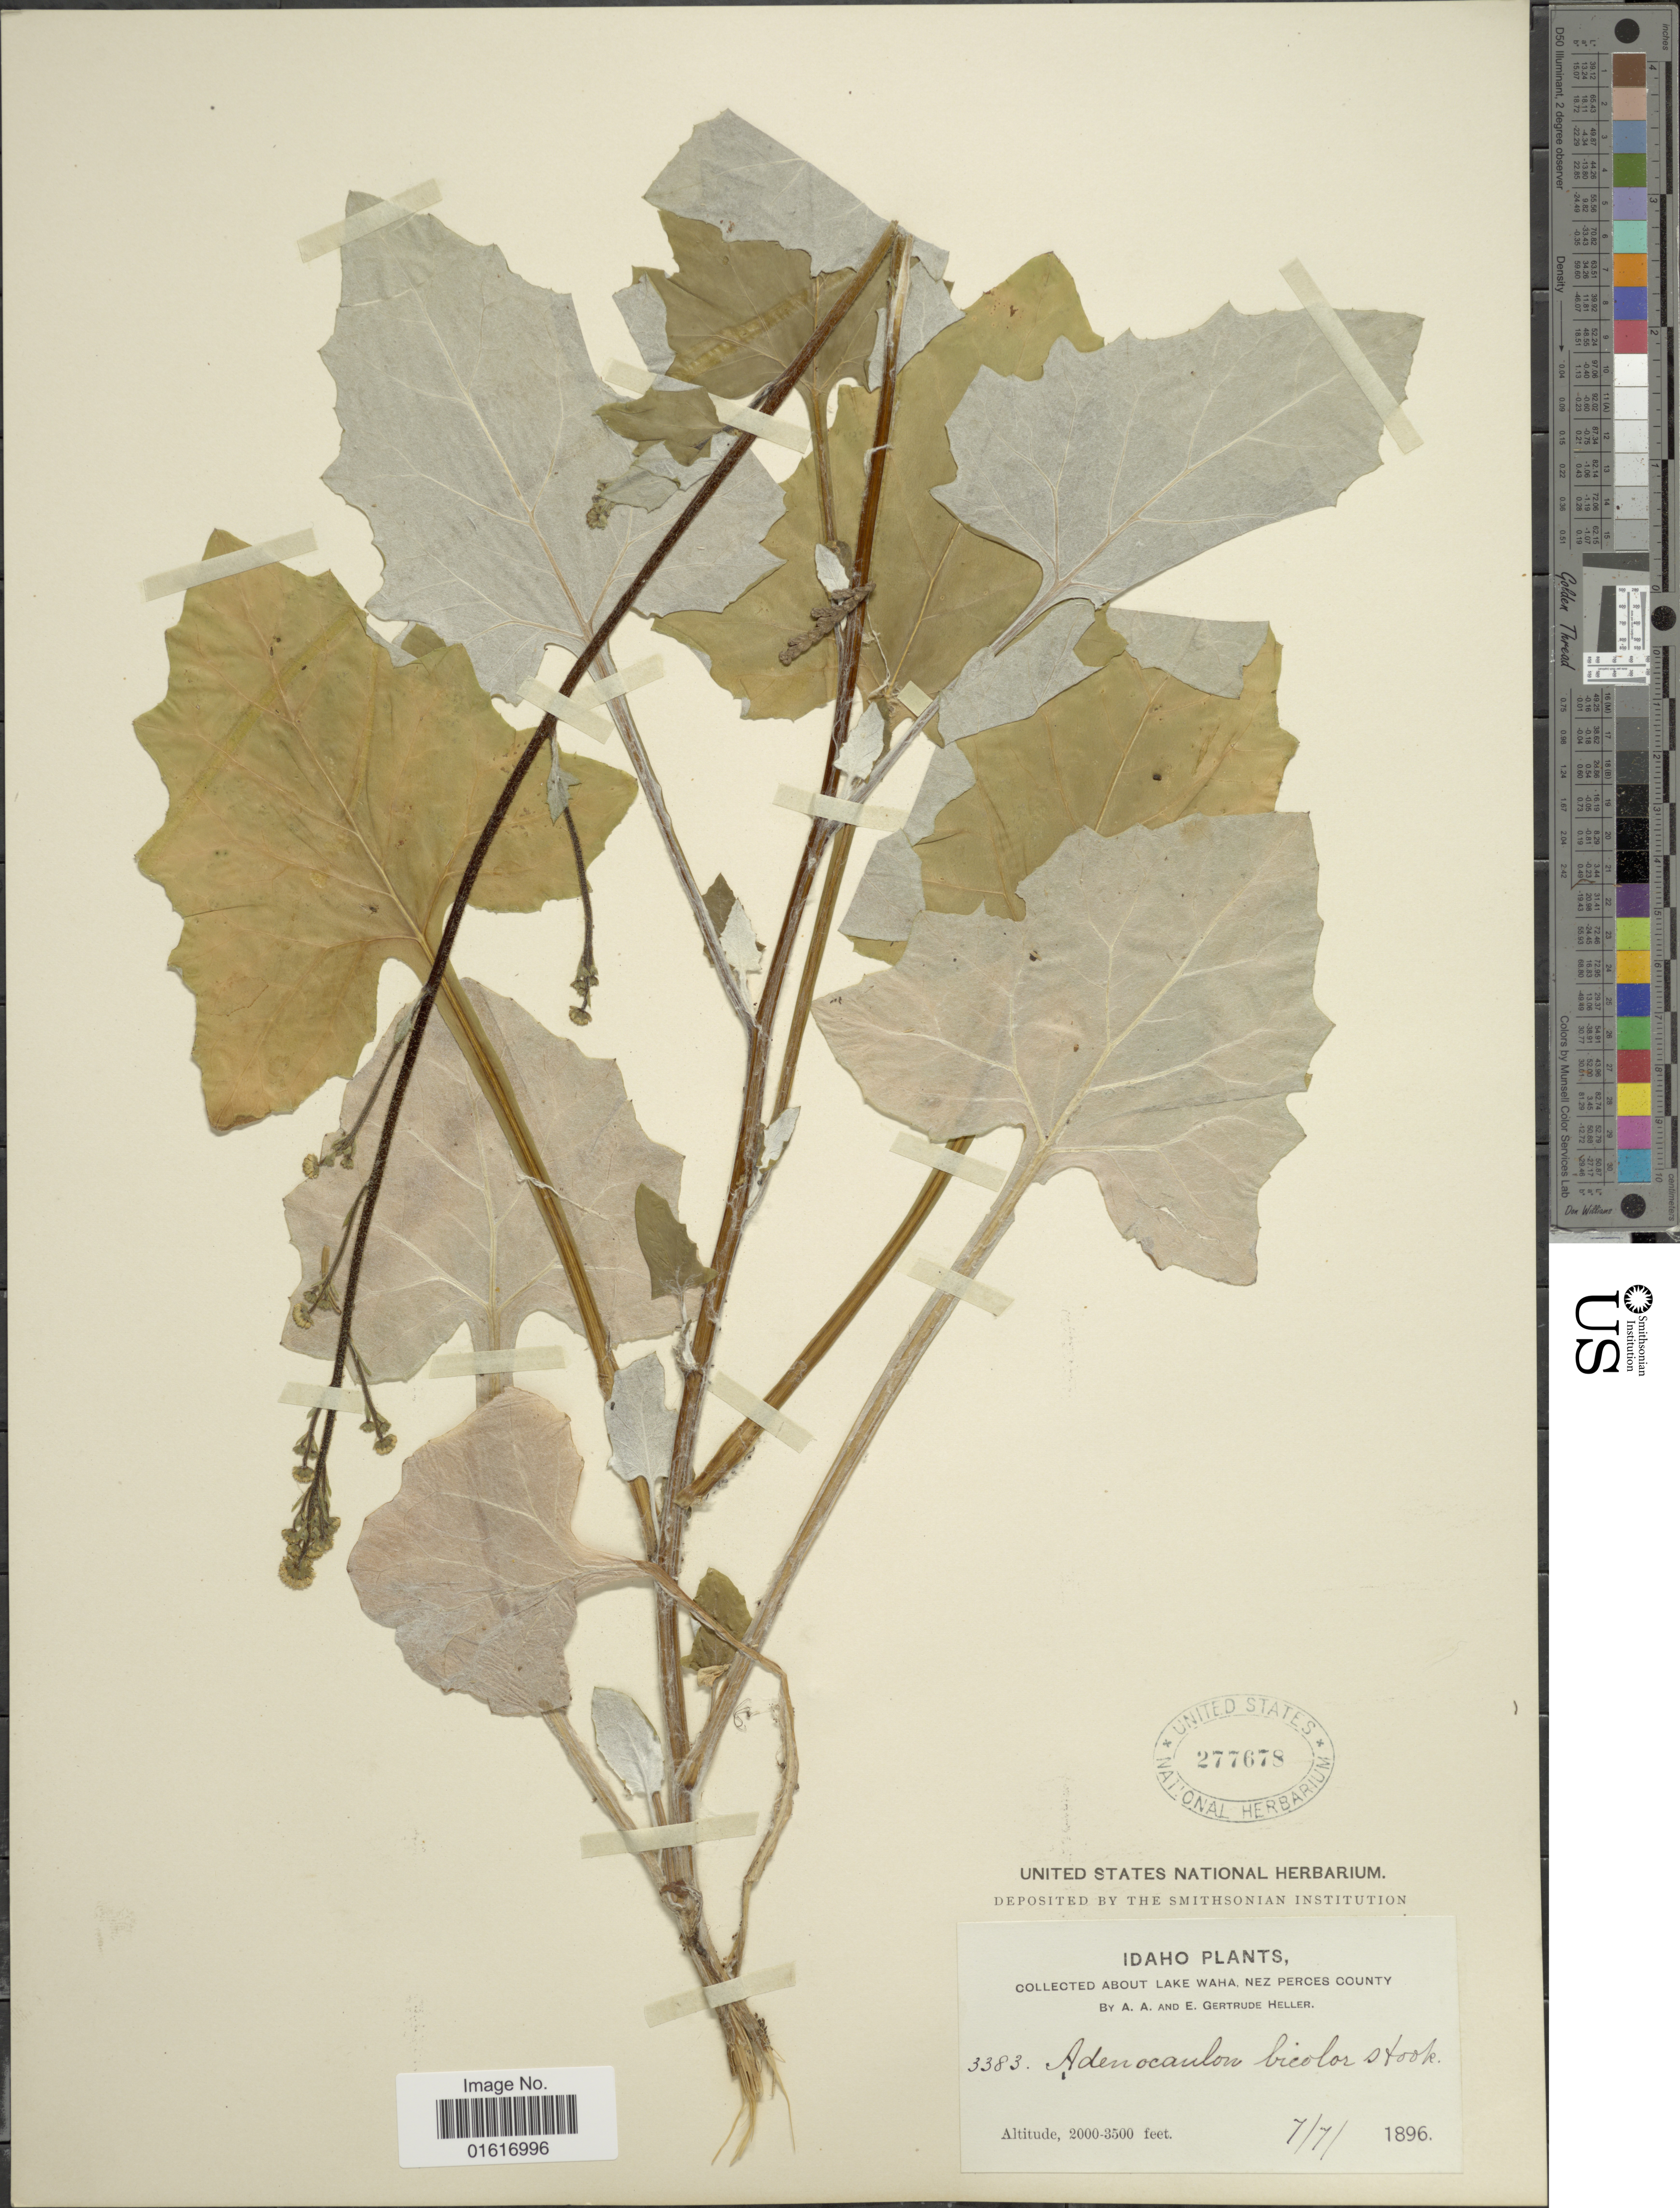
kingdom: Plantae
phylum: Tracheophyta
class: Magnoliopsida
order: Asterales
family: Asteraceae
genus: Adenocaulon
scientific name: Adenocaulon bicolor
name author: Hook.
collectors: A. A. Heller & E. G. Heller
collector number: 3383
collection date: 1896-07-07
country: United States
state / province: Idaho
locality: Lake Waha, Nez Perces County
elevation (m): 610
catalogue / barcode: US 277678